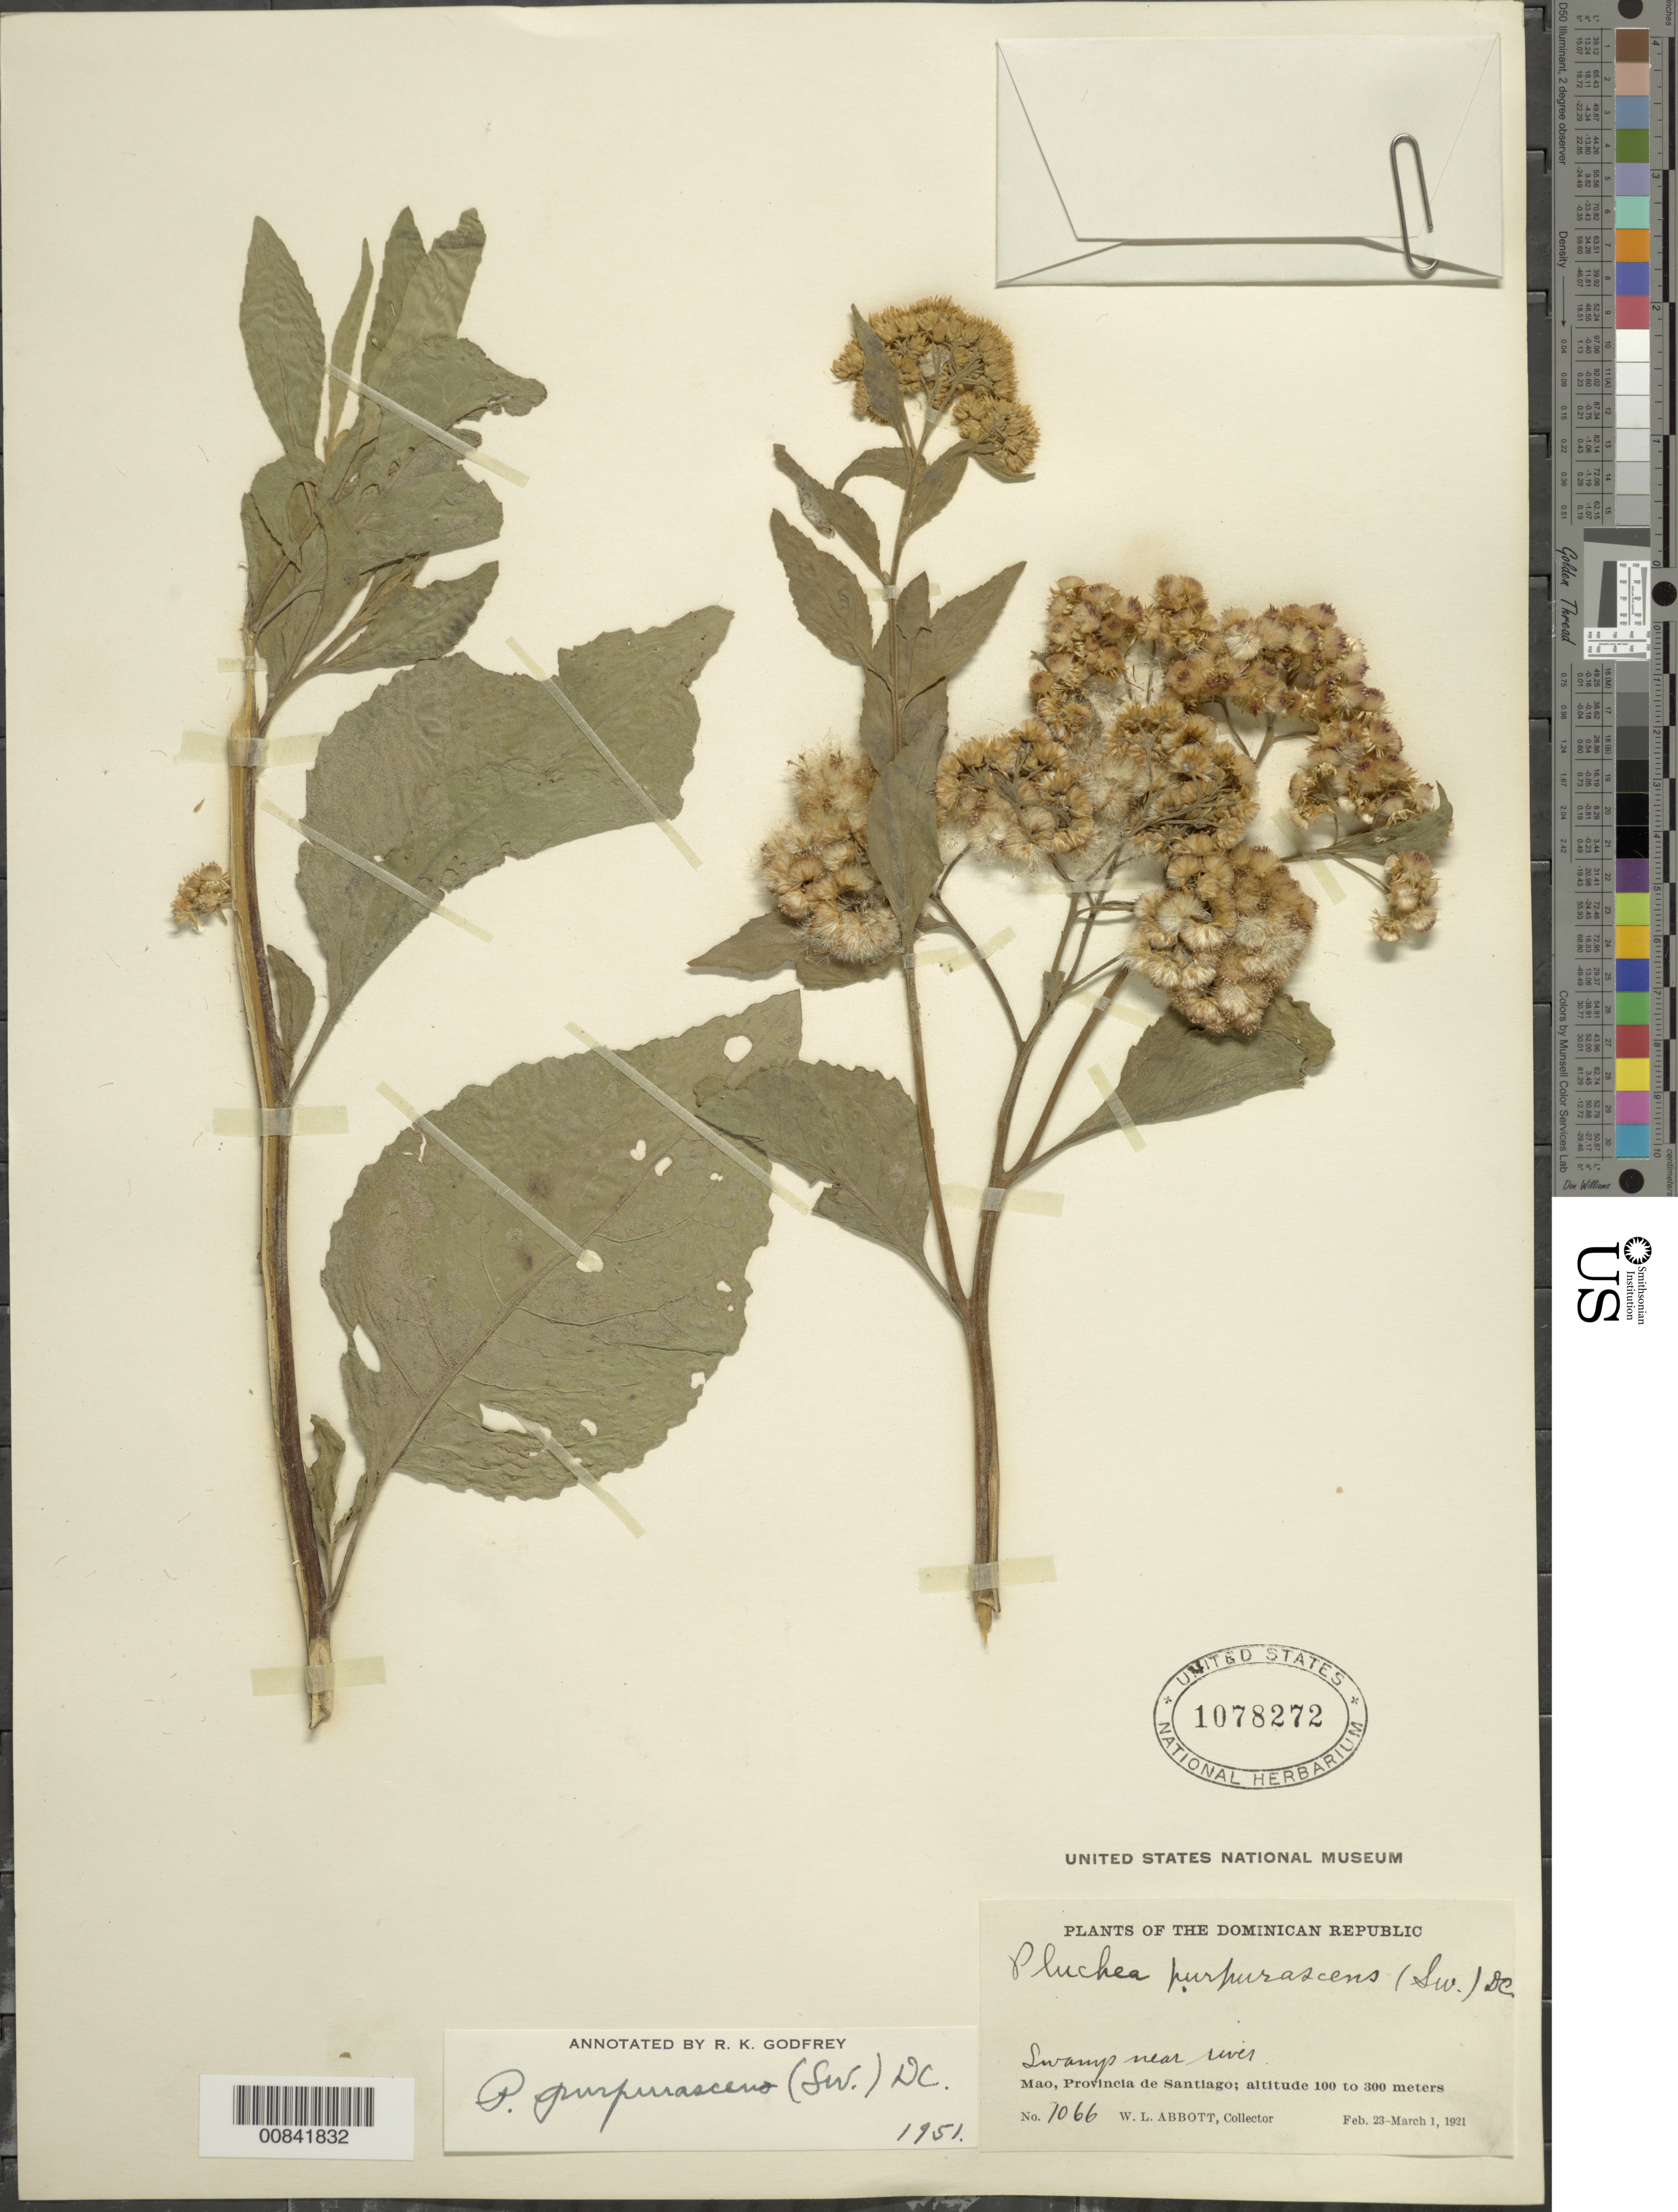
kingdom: Plantae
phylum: Tracheophyta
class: Magnoliopsida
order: Asterales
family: Asteraceae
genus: Pluchea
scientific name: Pluchea odorata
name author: (L.) Cass.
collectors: W. L. Abbott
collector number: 1066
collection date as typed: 23 Feb 1921 to 01 Mar 1921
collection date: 1921-02-23/1921-03-01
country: Dominican Republic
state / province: Santiago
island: Hispaniola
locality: Mao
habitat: Swamp near river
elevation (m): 100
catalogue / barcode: US 1078272